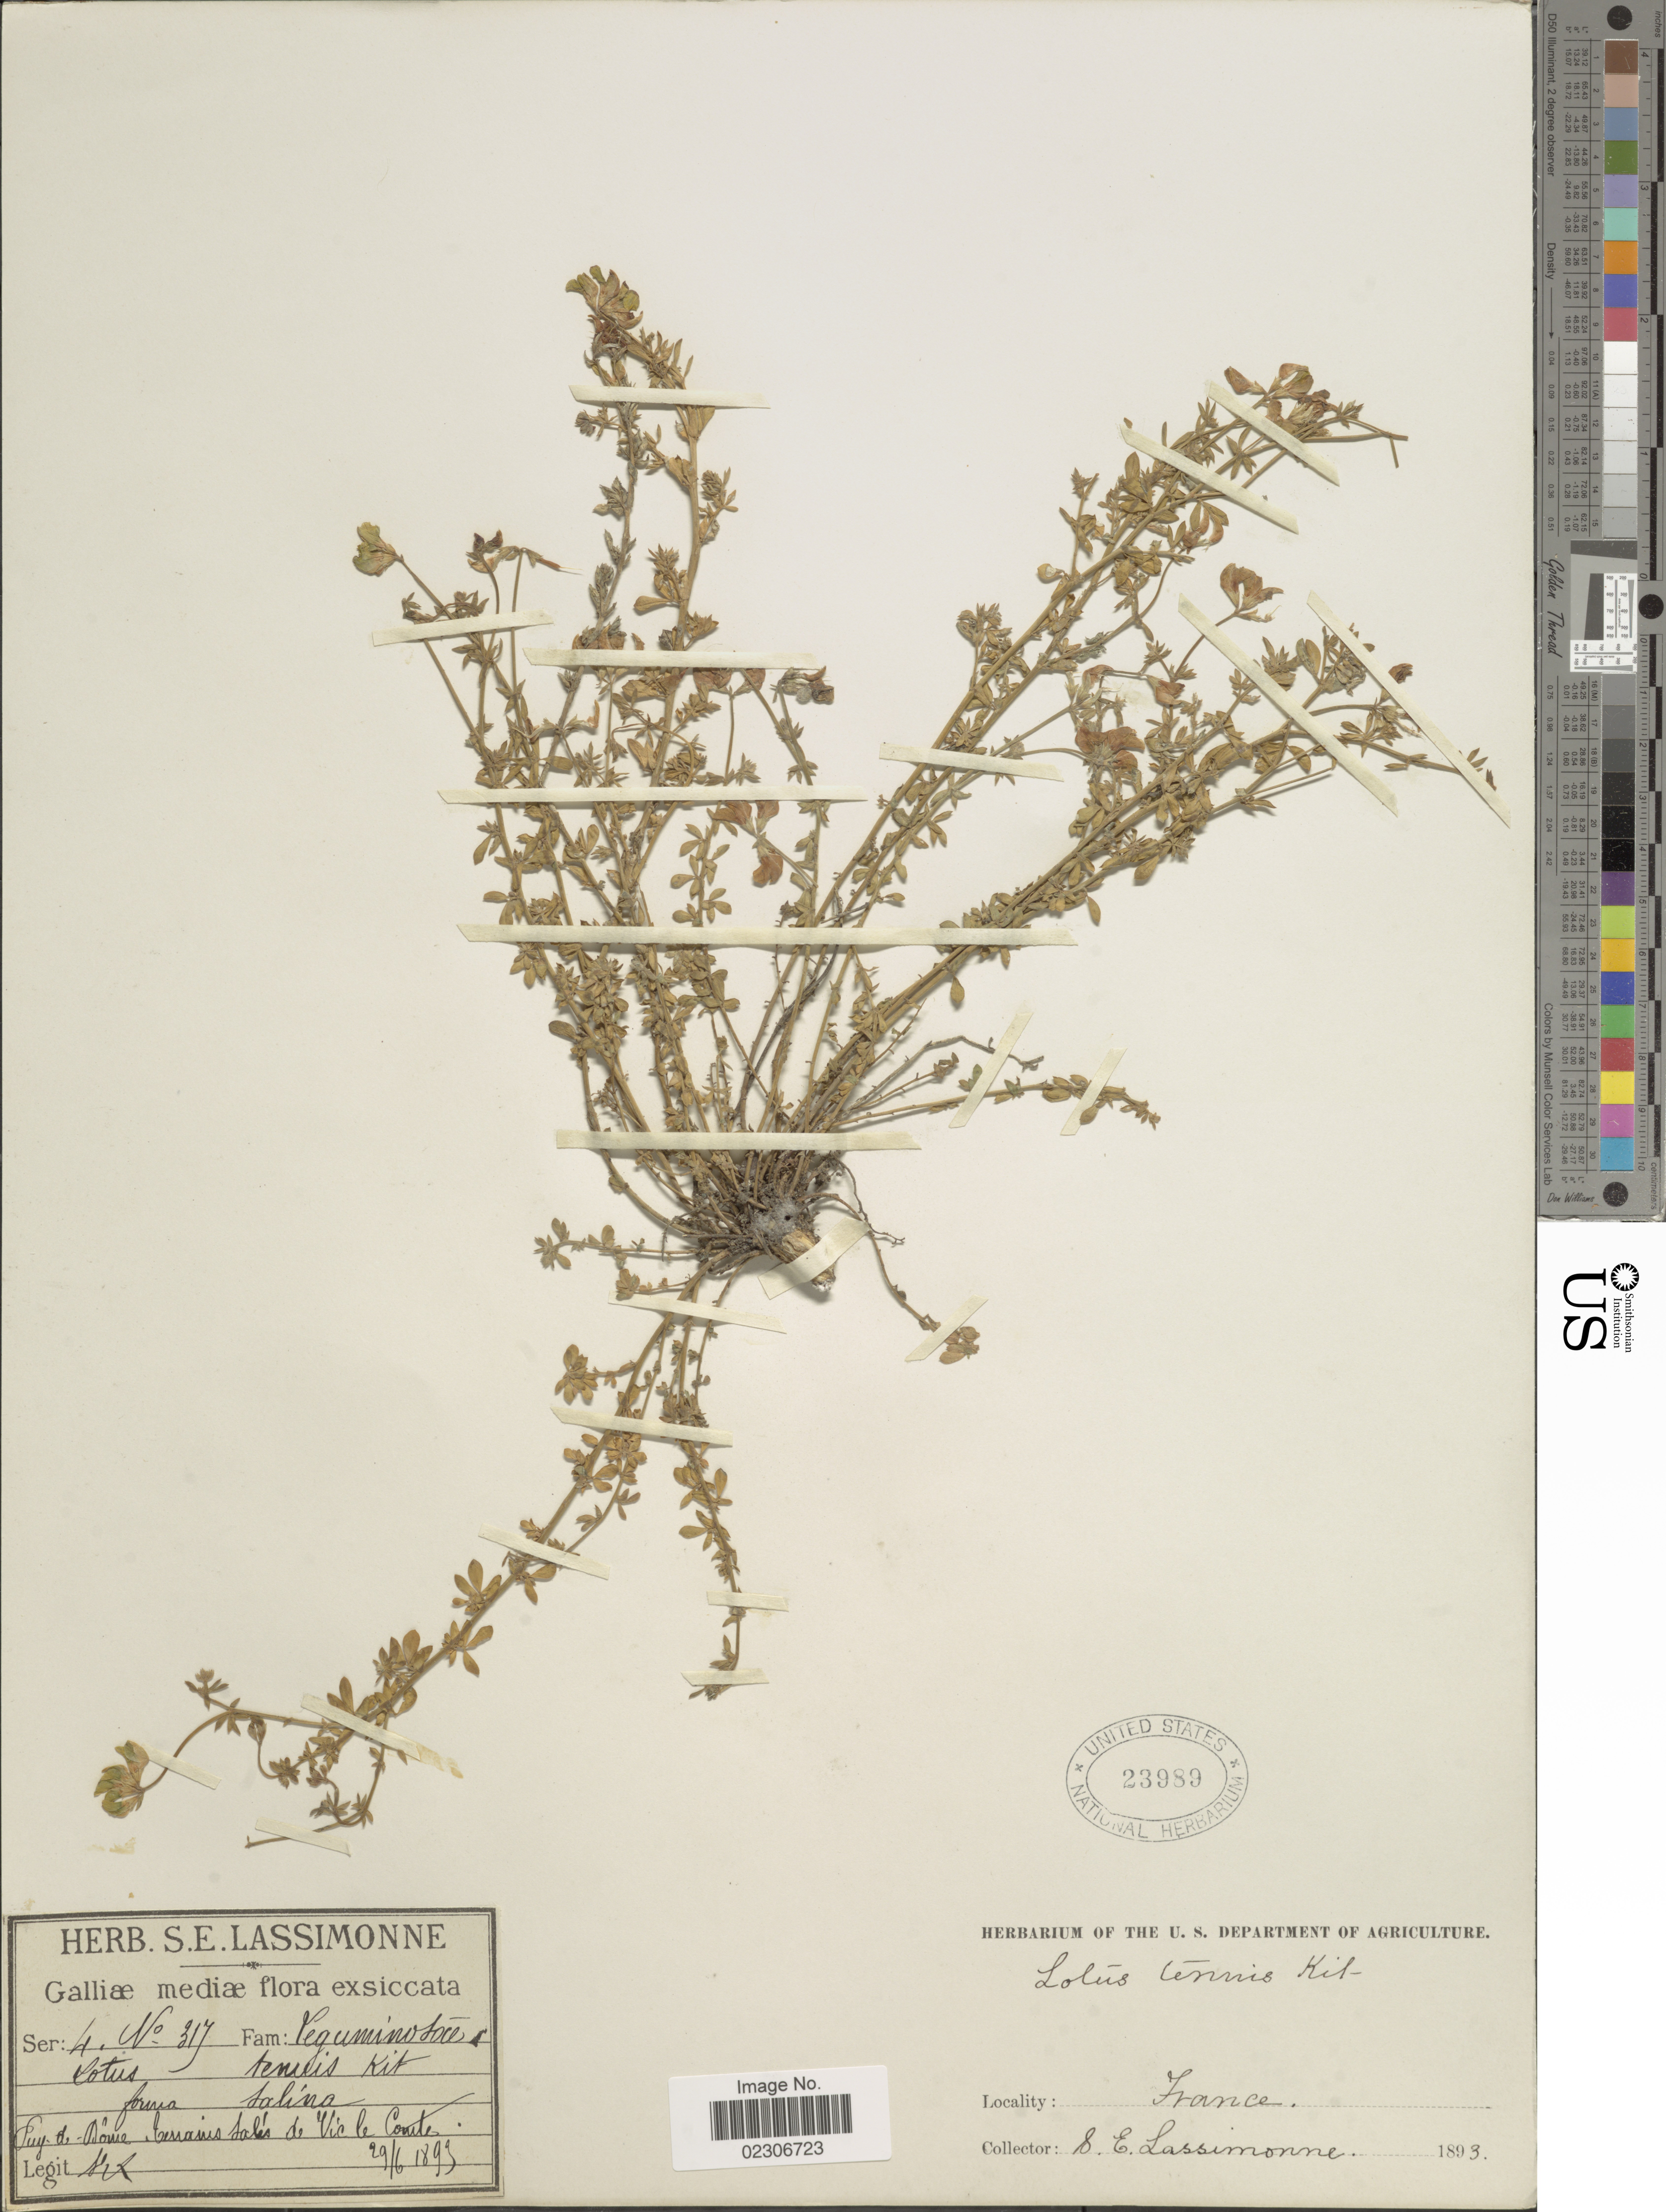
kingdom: Plantae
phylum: Tracheophyta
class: Magnoliopsida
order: Fabales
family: Fabaceae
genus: Lotus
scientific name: Lotus tenuis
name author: Waldst. & Kit.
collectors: S. Lassimonne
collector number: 317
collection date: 1893-06-29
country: France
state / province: Auvergne-Rhône-Alpes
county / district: Puy-de-Dôme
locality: Puy-de-Dôme - Terrains Sales de Vic le Comte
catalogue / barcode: US 23989